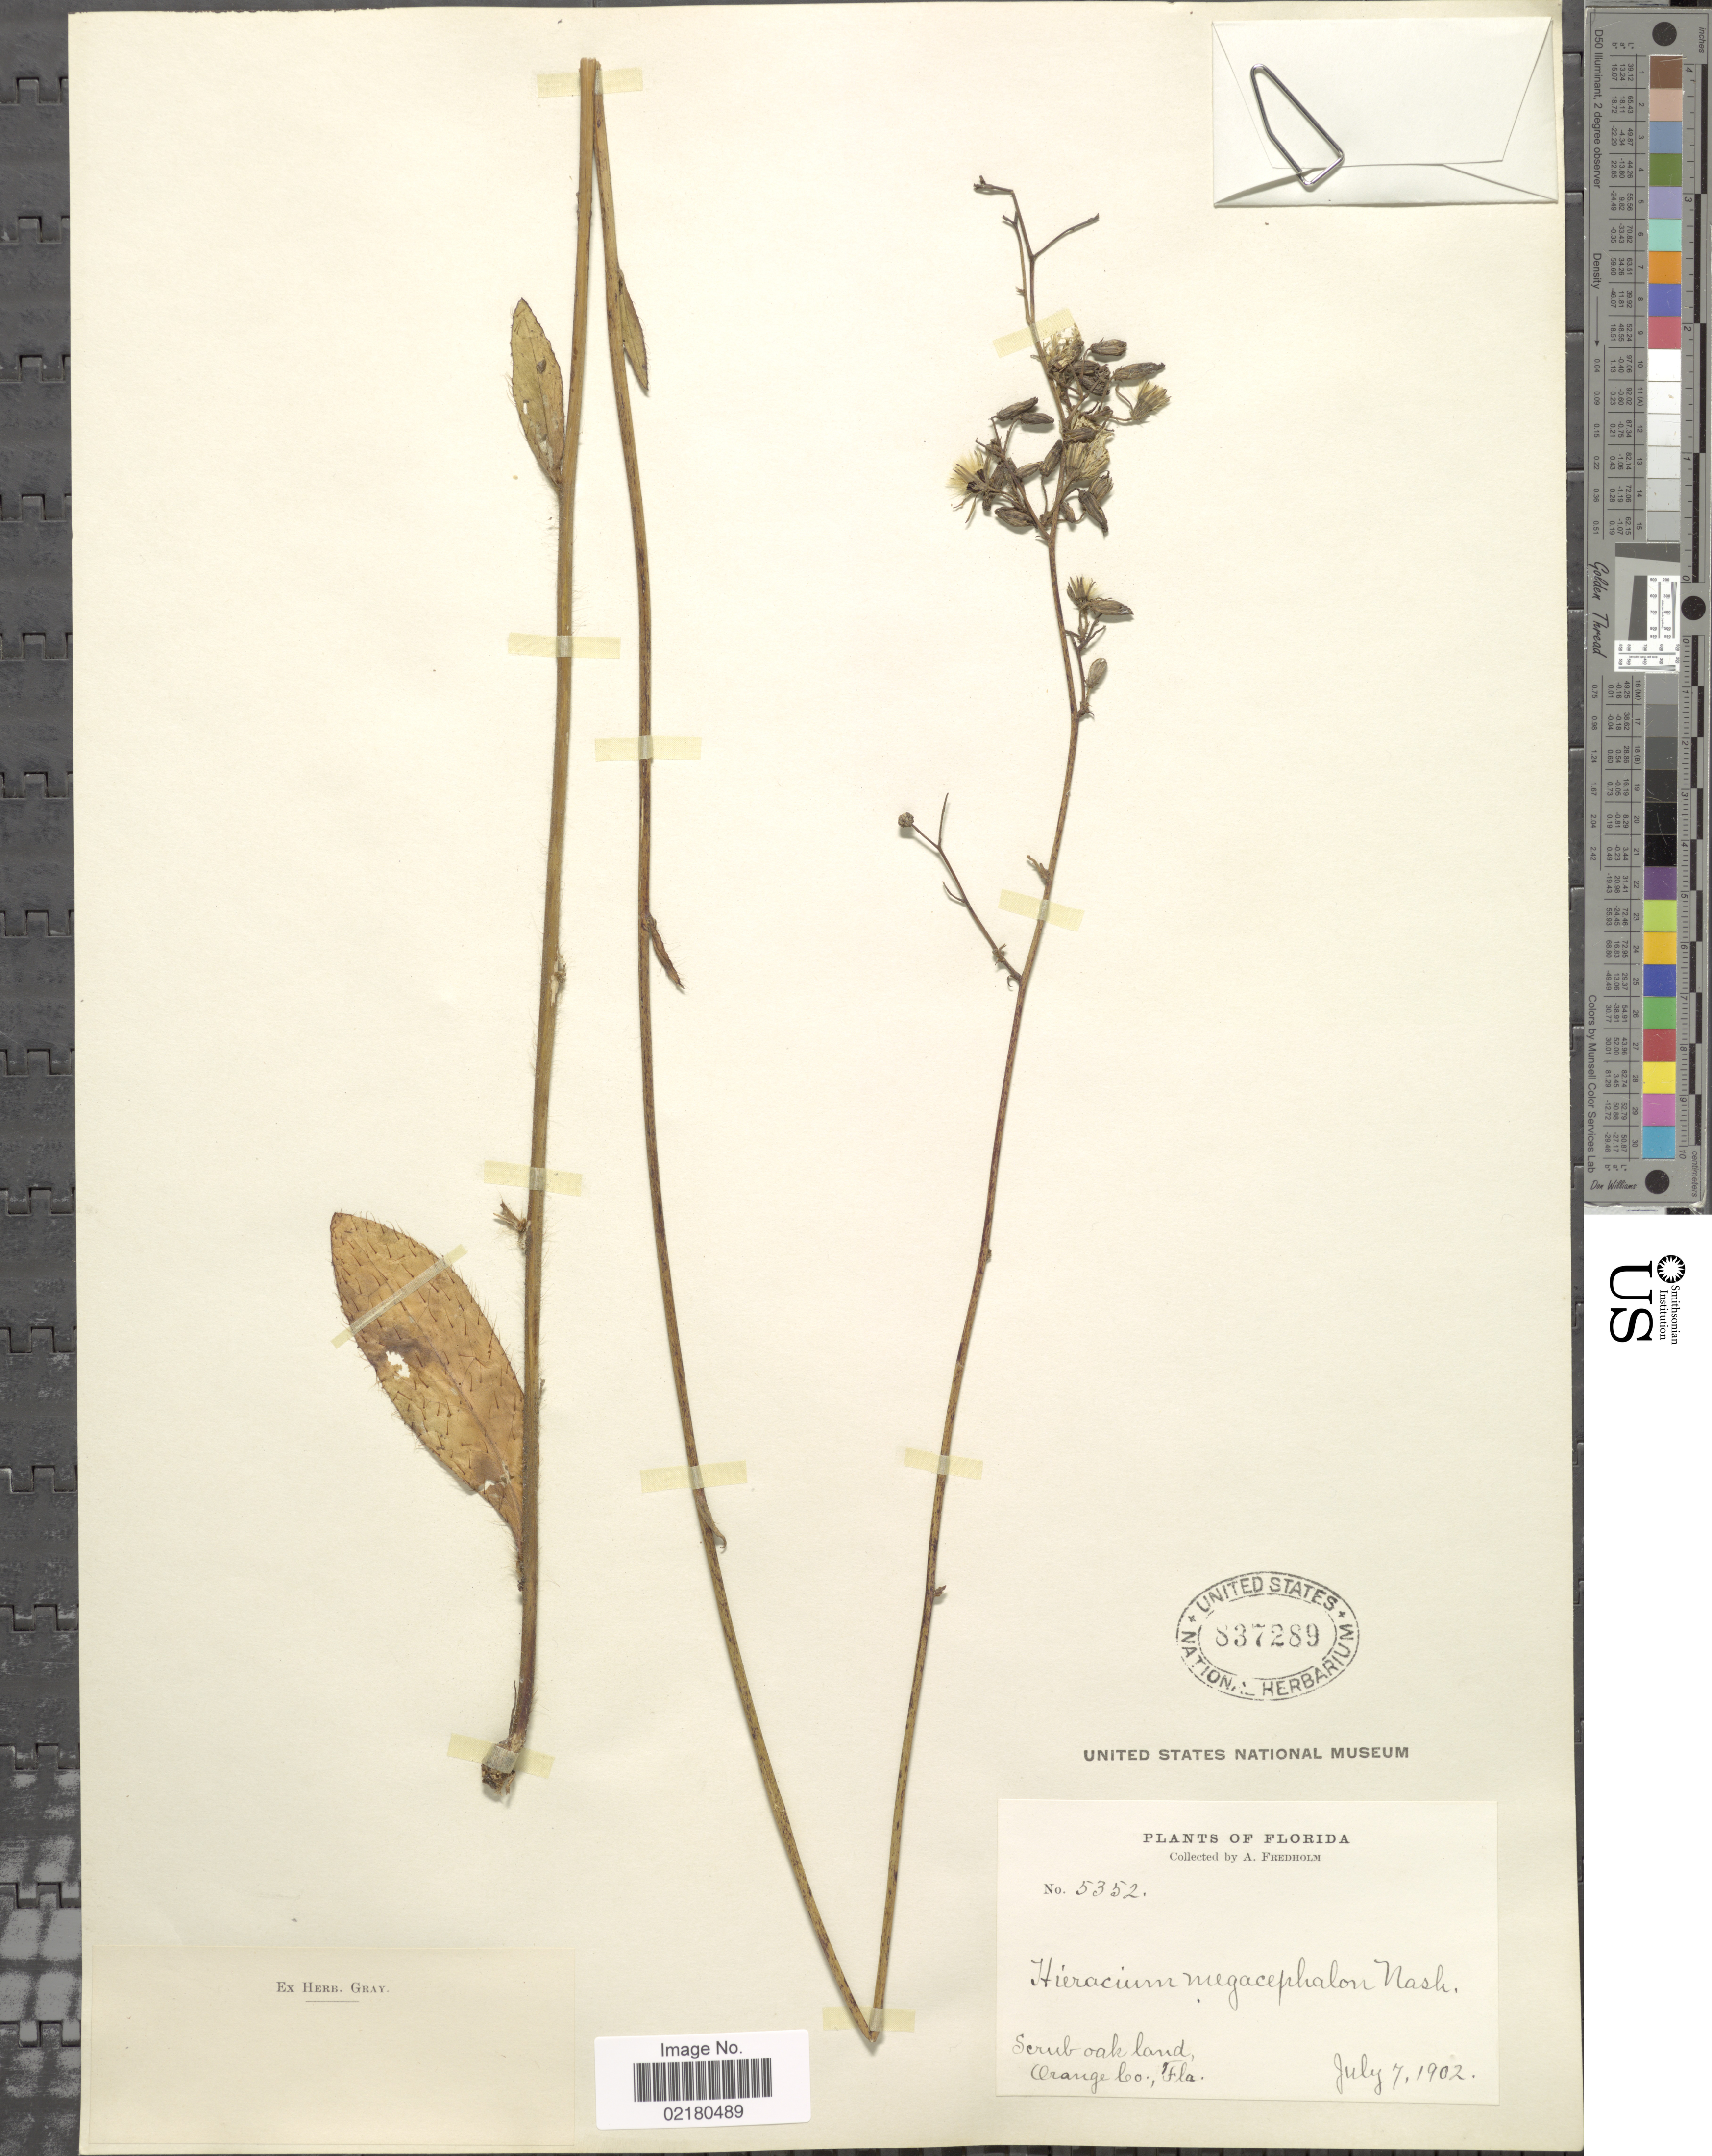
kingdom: Plantae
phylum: Tracheophyta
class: Magnoliopsida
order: Asterales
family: Asteraceae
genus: Hieracium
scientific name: Hieracium megacephalon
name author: Nash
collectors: A. Fredholm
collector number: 5352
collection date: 1902-07-07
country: United States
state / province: Florida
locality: Scrub Oakland, Orange Co.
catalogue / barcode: US 837289